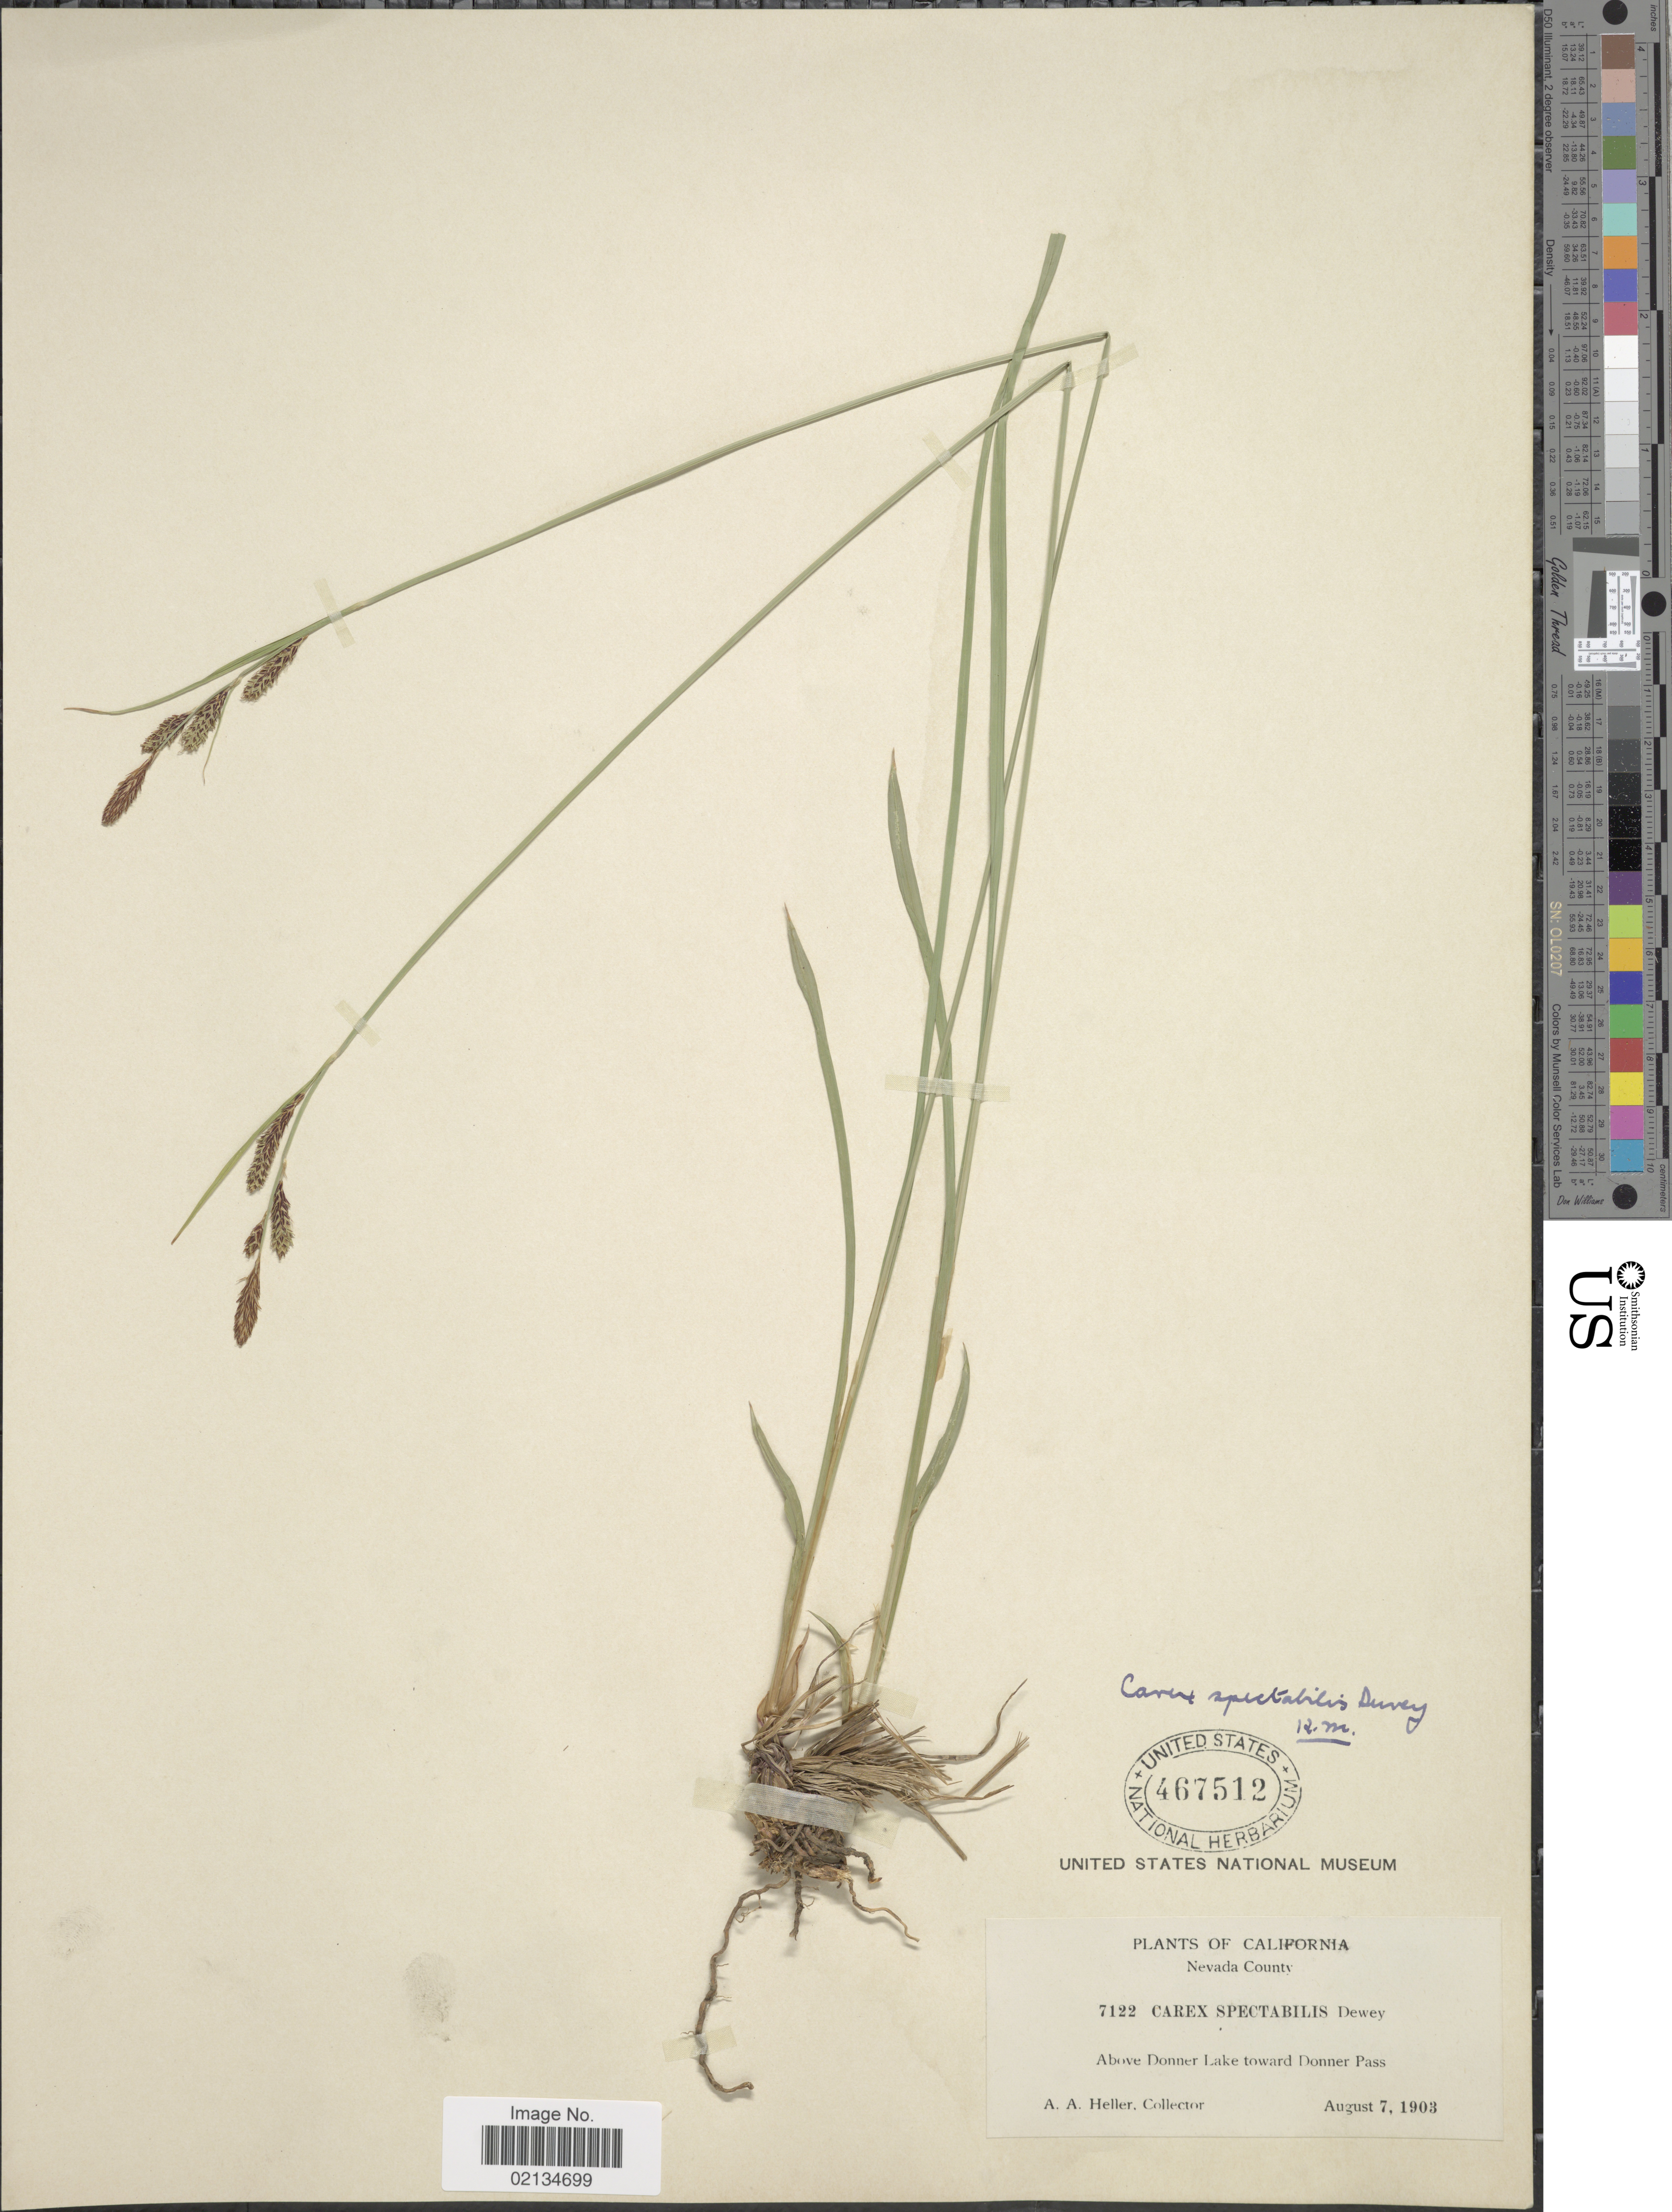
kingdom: Plantae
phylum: Tracheophyta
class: Liliopsida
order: Poales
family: Cyperaceae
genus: Carex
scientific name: Carex spectabilis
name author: Dewey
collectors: A. A. Heller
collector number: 7122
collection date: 1903-08-07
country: United States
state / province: California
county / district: Nevada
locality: Nevada County. Above Donner Lake toward Donner Pass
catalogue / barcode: US 467512